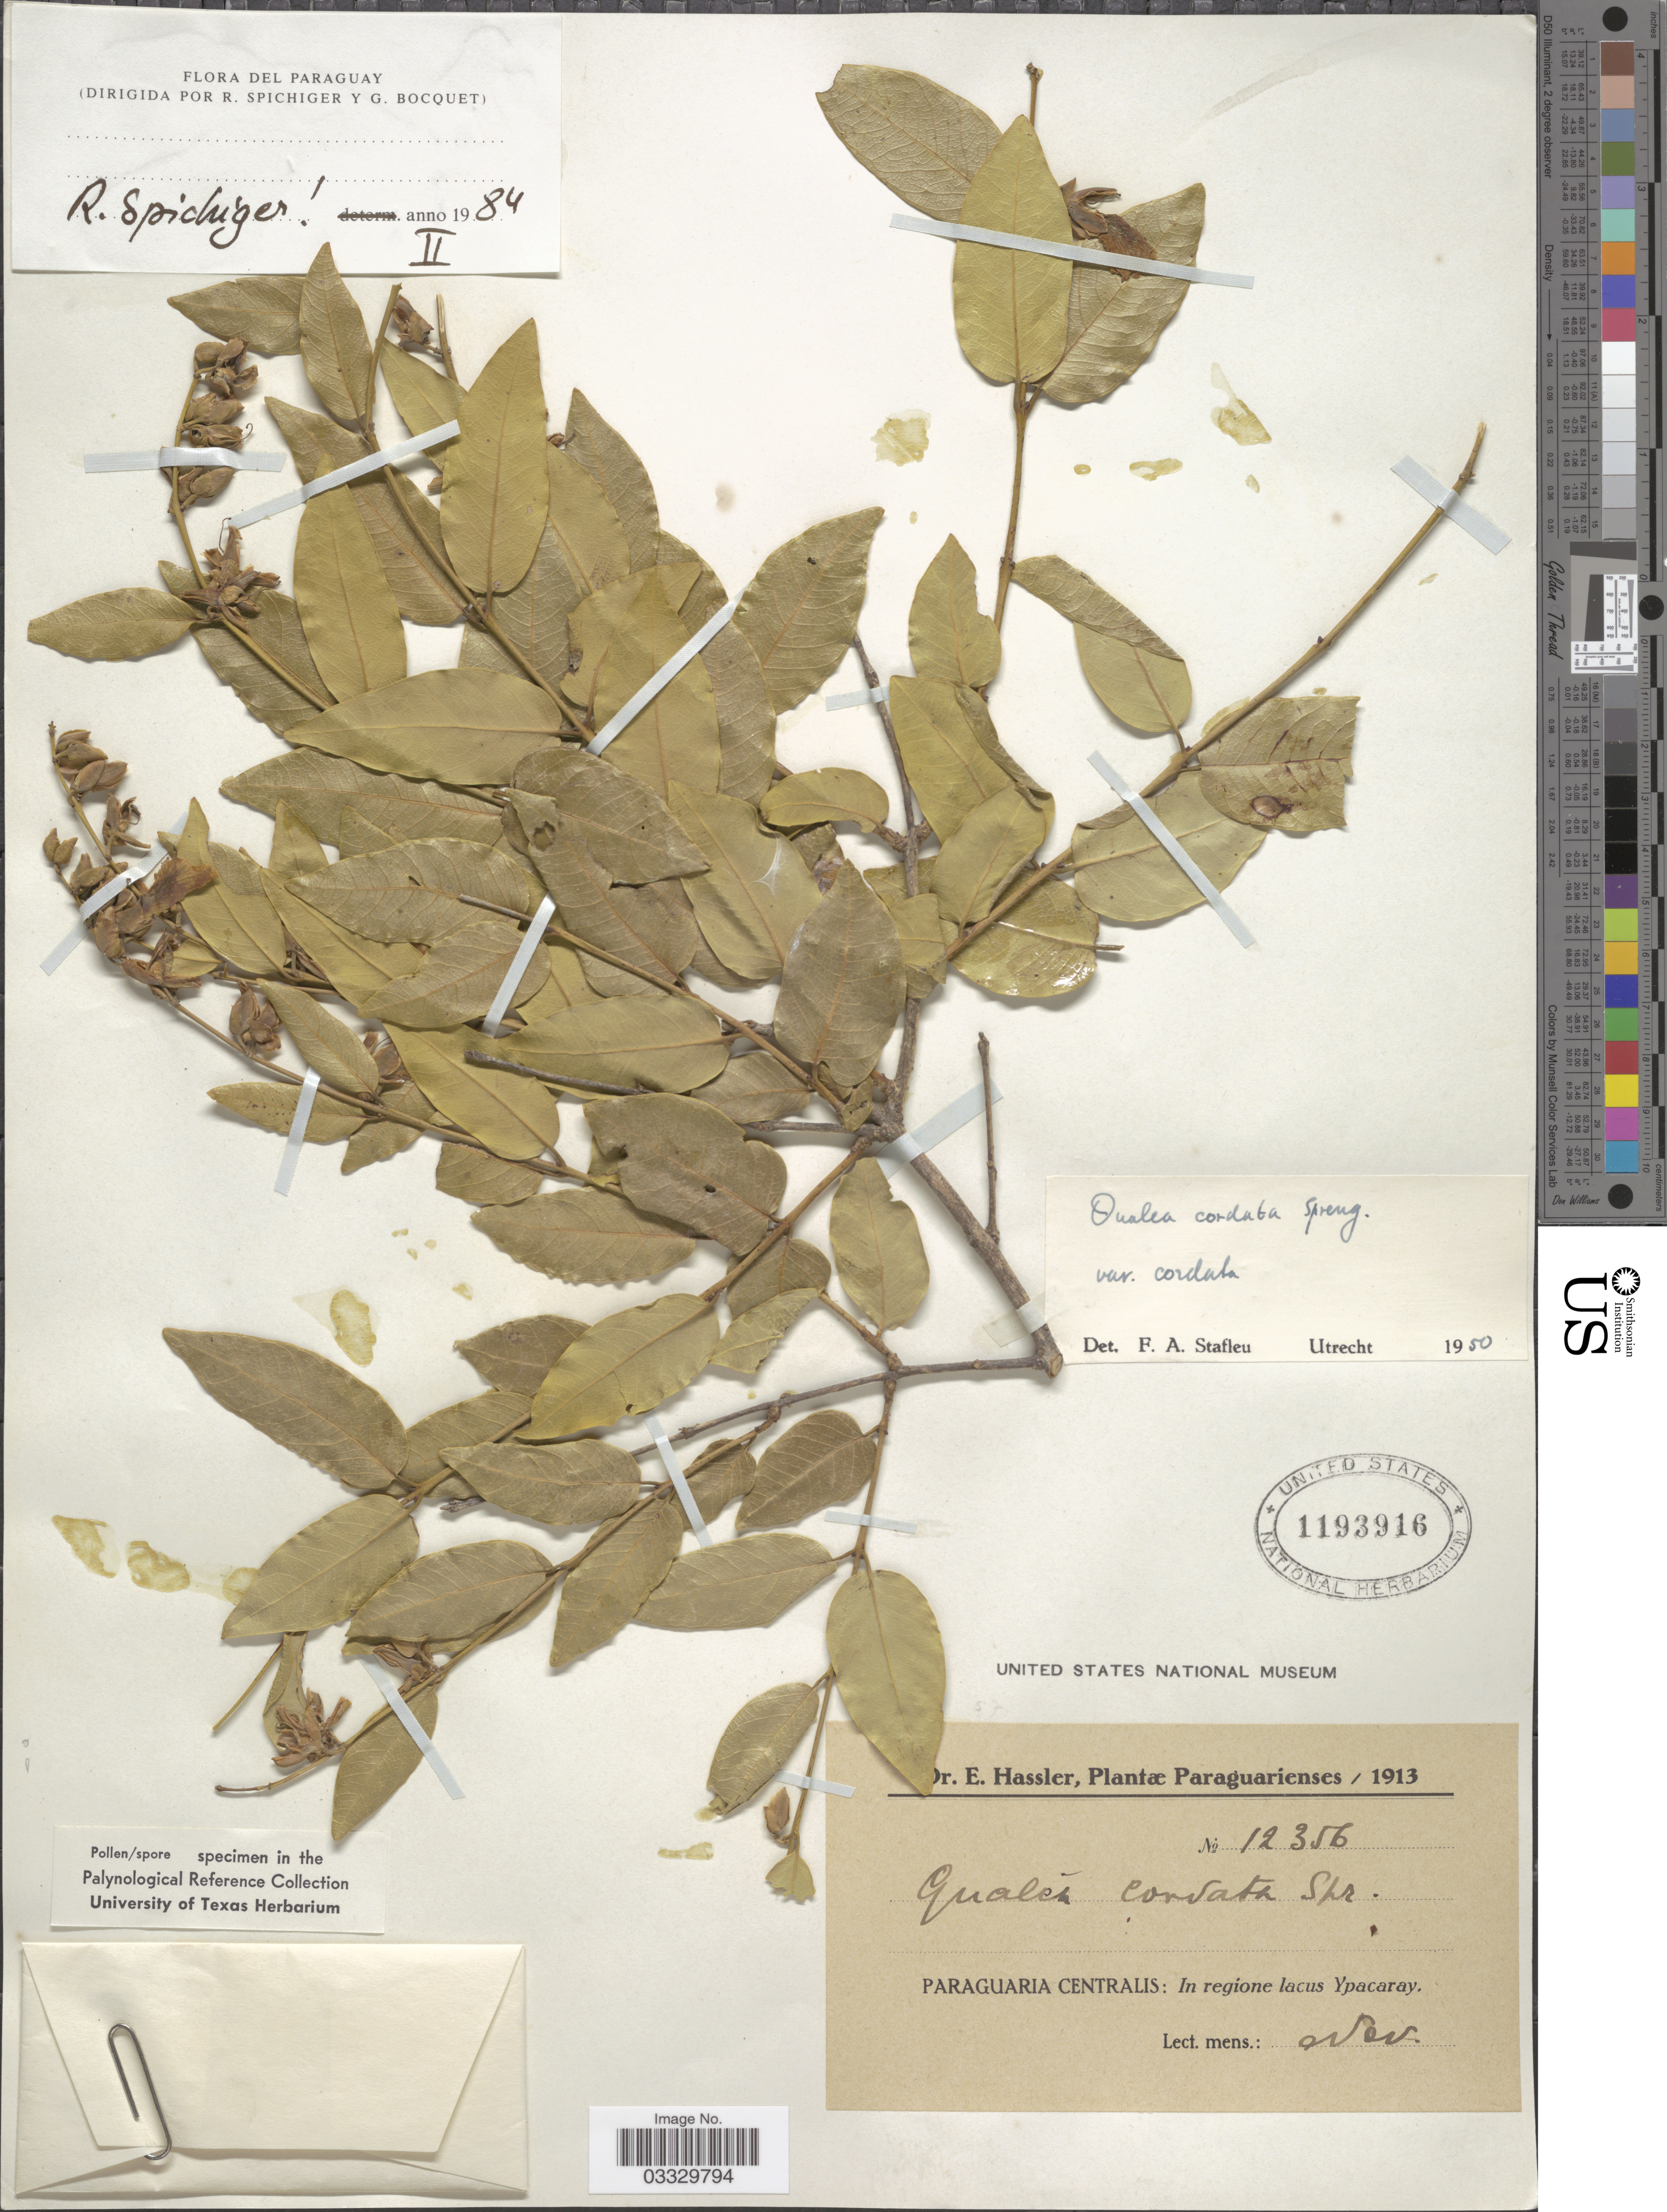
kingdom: Plantae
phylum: Tracheophyta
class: Magnoliopsida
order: Myrtales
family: Vochysiaceae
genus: Qualea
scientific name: Qualea cordata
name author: Spreng.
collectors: E. Hassler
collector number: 12356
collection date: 1913-11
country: Paraguay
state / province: Paraguari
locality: Paraguarienses. Paraguaria Centralis: In regione lacus Ypacaray.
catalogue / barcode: US 1193916